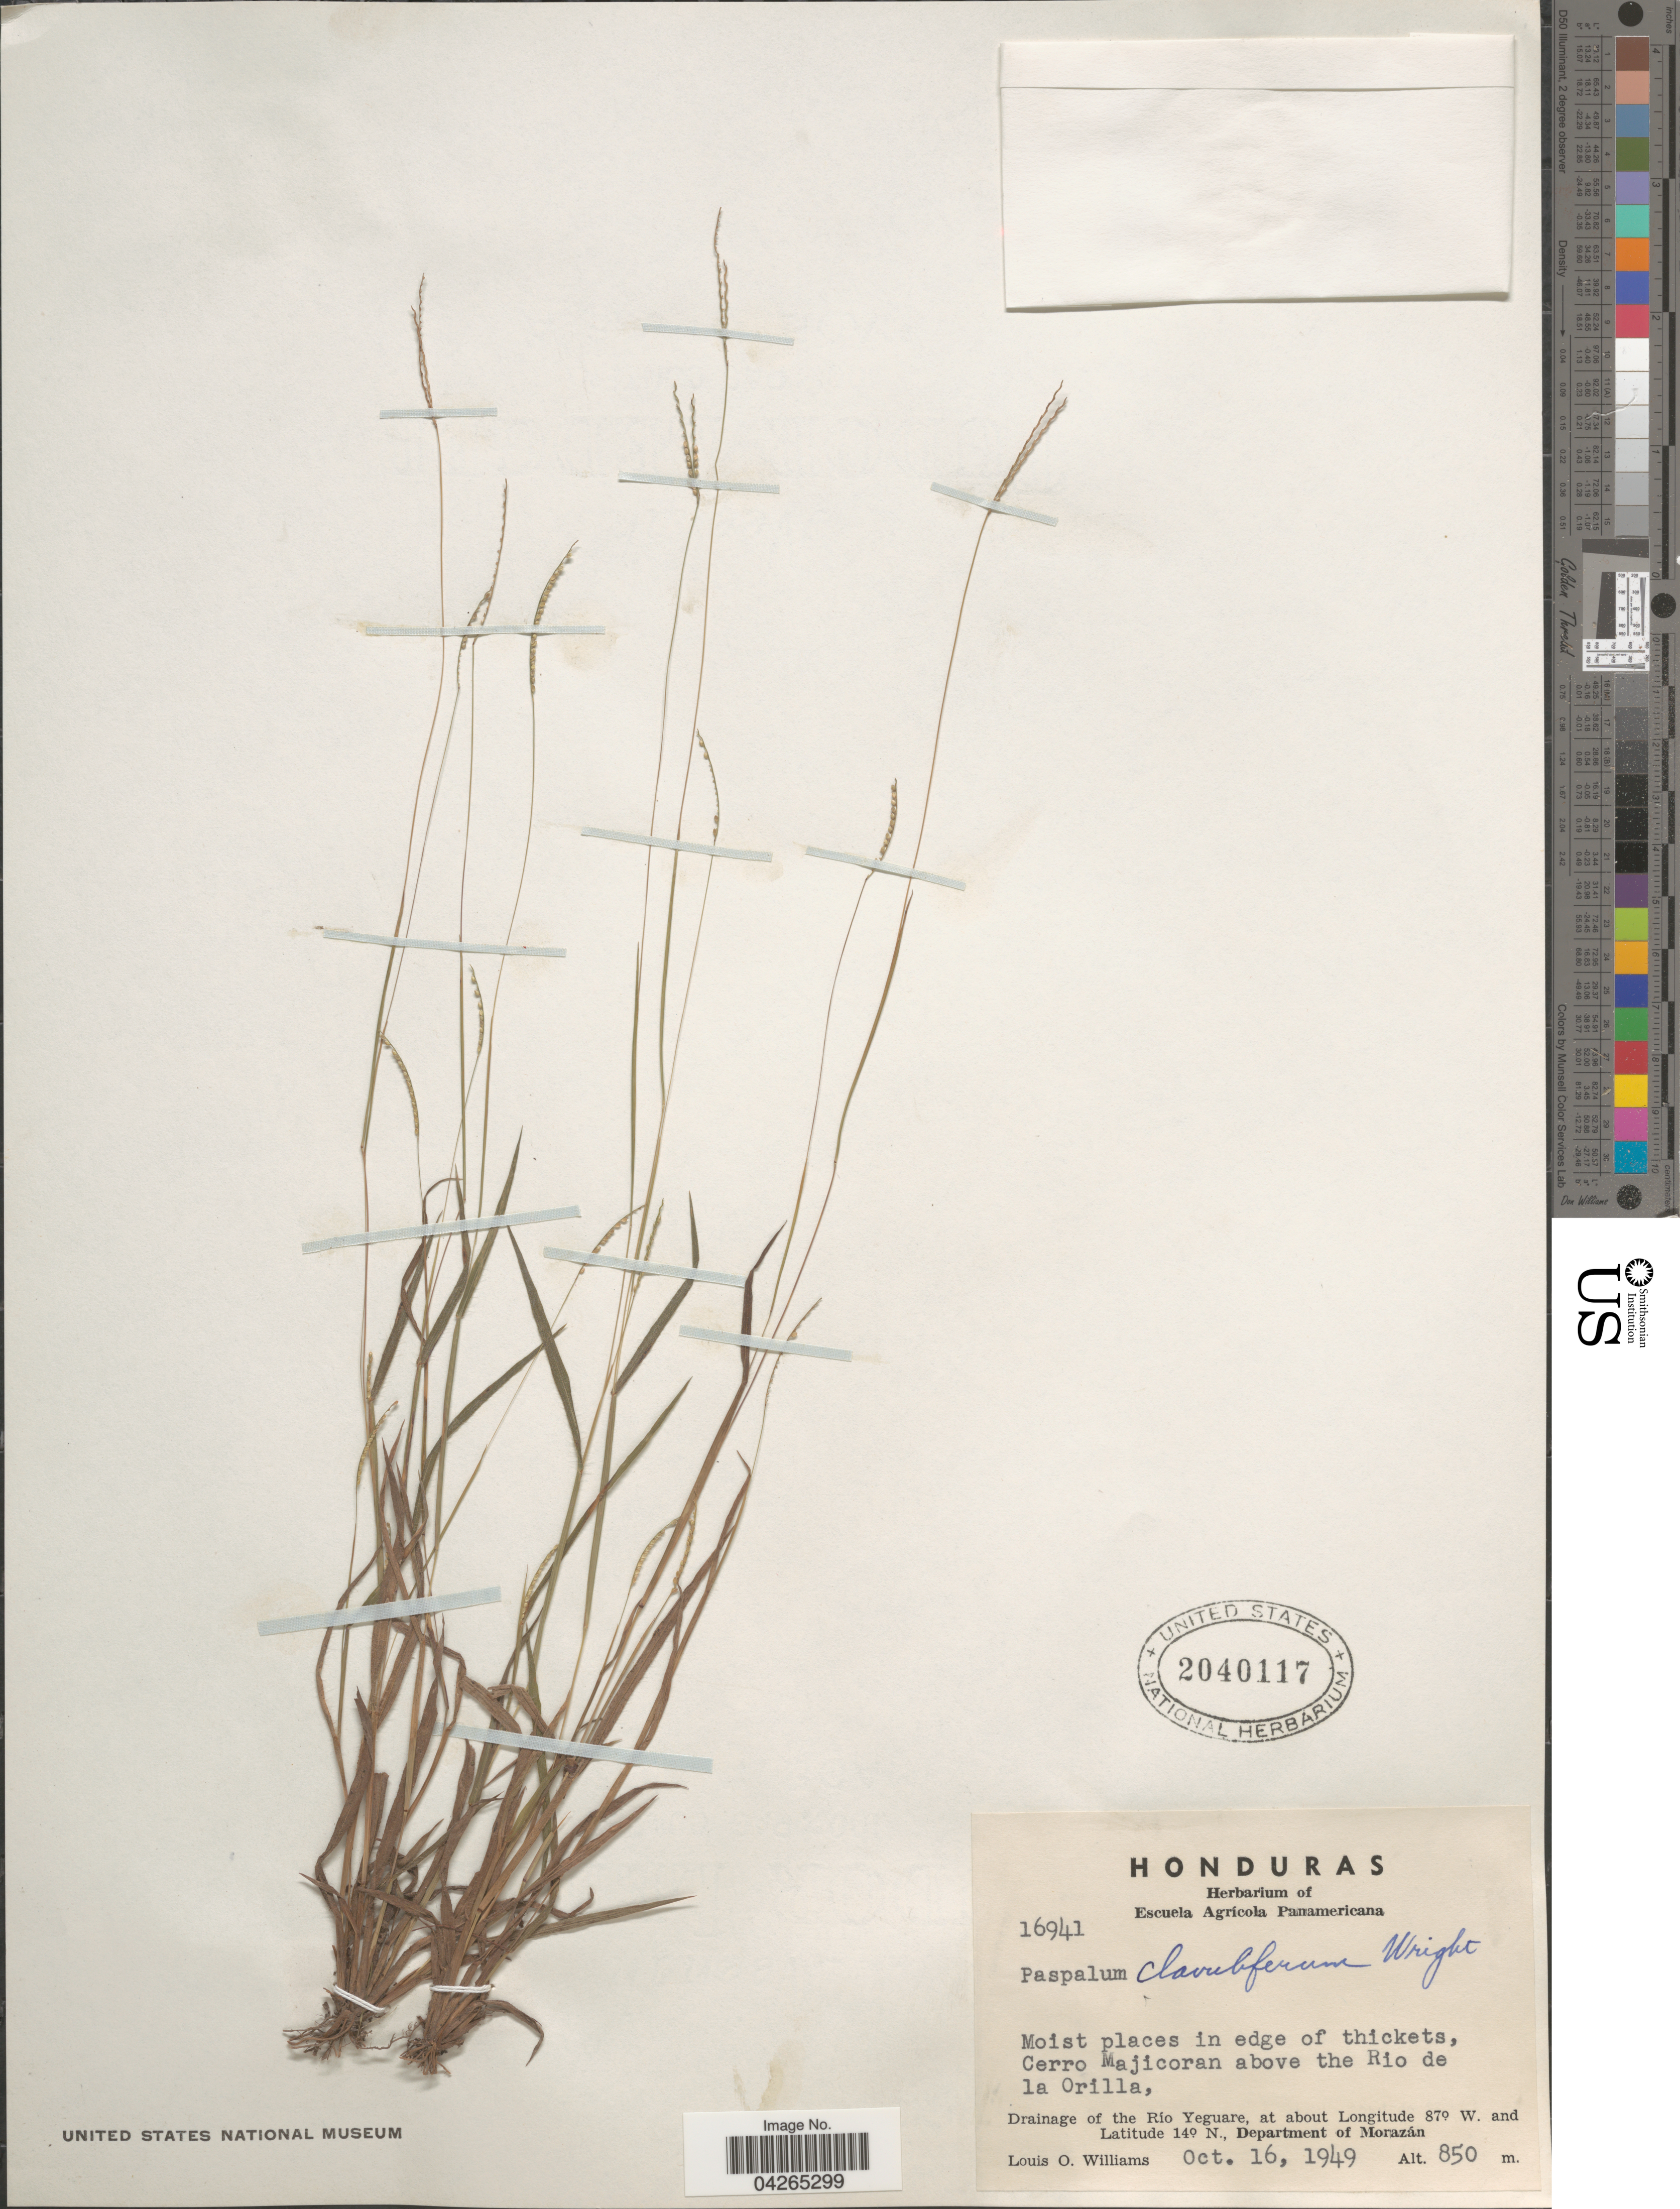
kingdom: Plantae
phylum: Tracheophyta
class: Liliopsida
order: Poales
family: Poaceae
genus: Paspalum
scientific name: Paspalum claviliferum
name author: C. Wright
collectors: L. O. Williams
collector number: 16941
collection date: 1949-10-16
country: Honduras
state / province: Fco. Morazán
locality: Cerro Majicoran above the Rio de la Orilla, Drainage of the Río Yeguare, Department of Morazán.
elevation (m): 850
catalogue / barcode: US 2040117